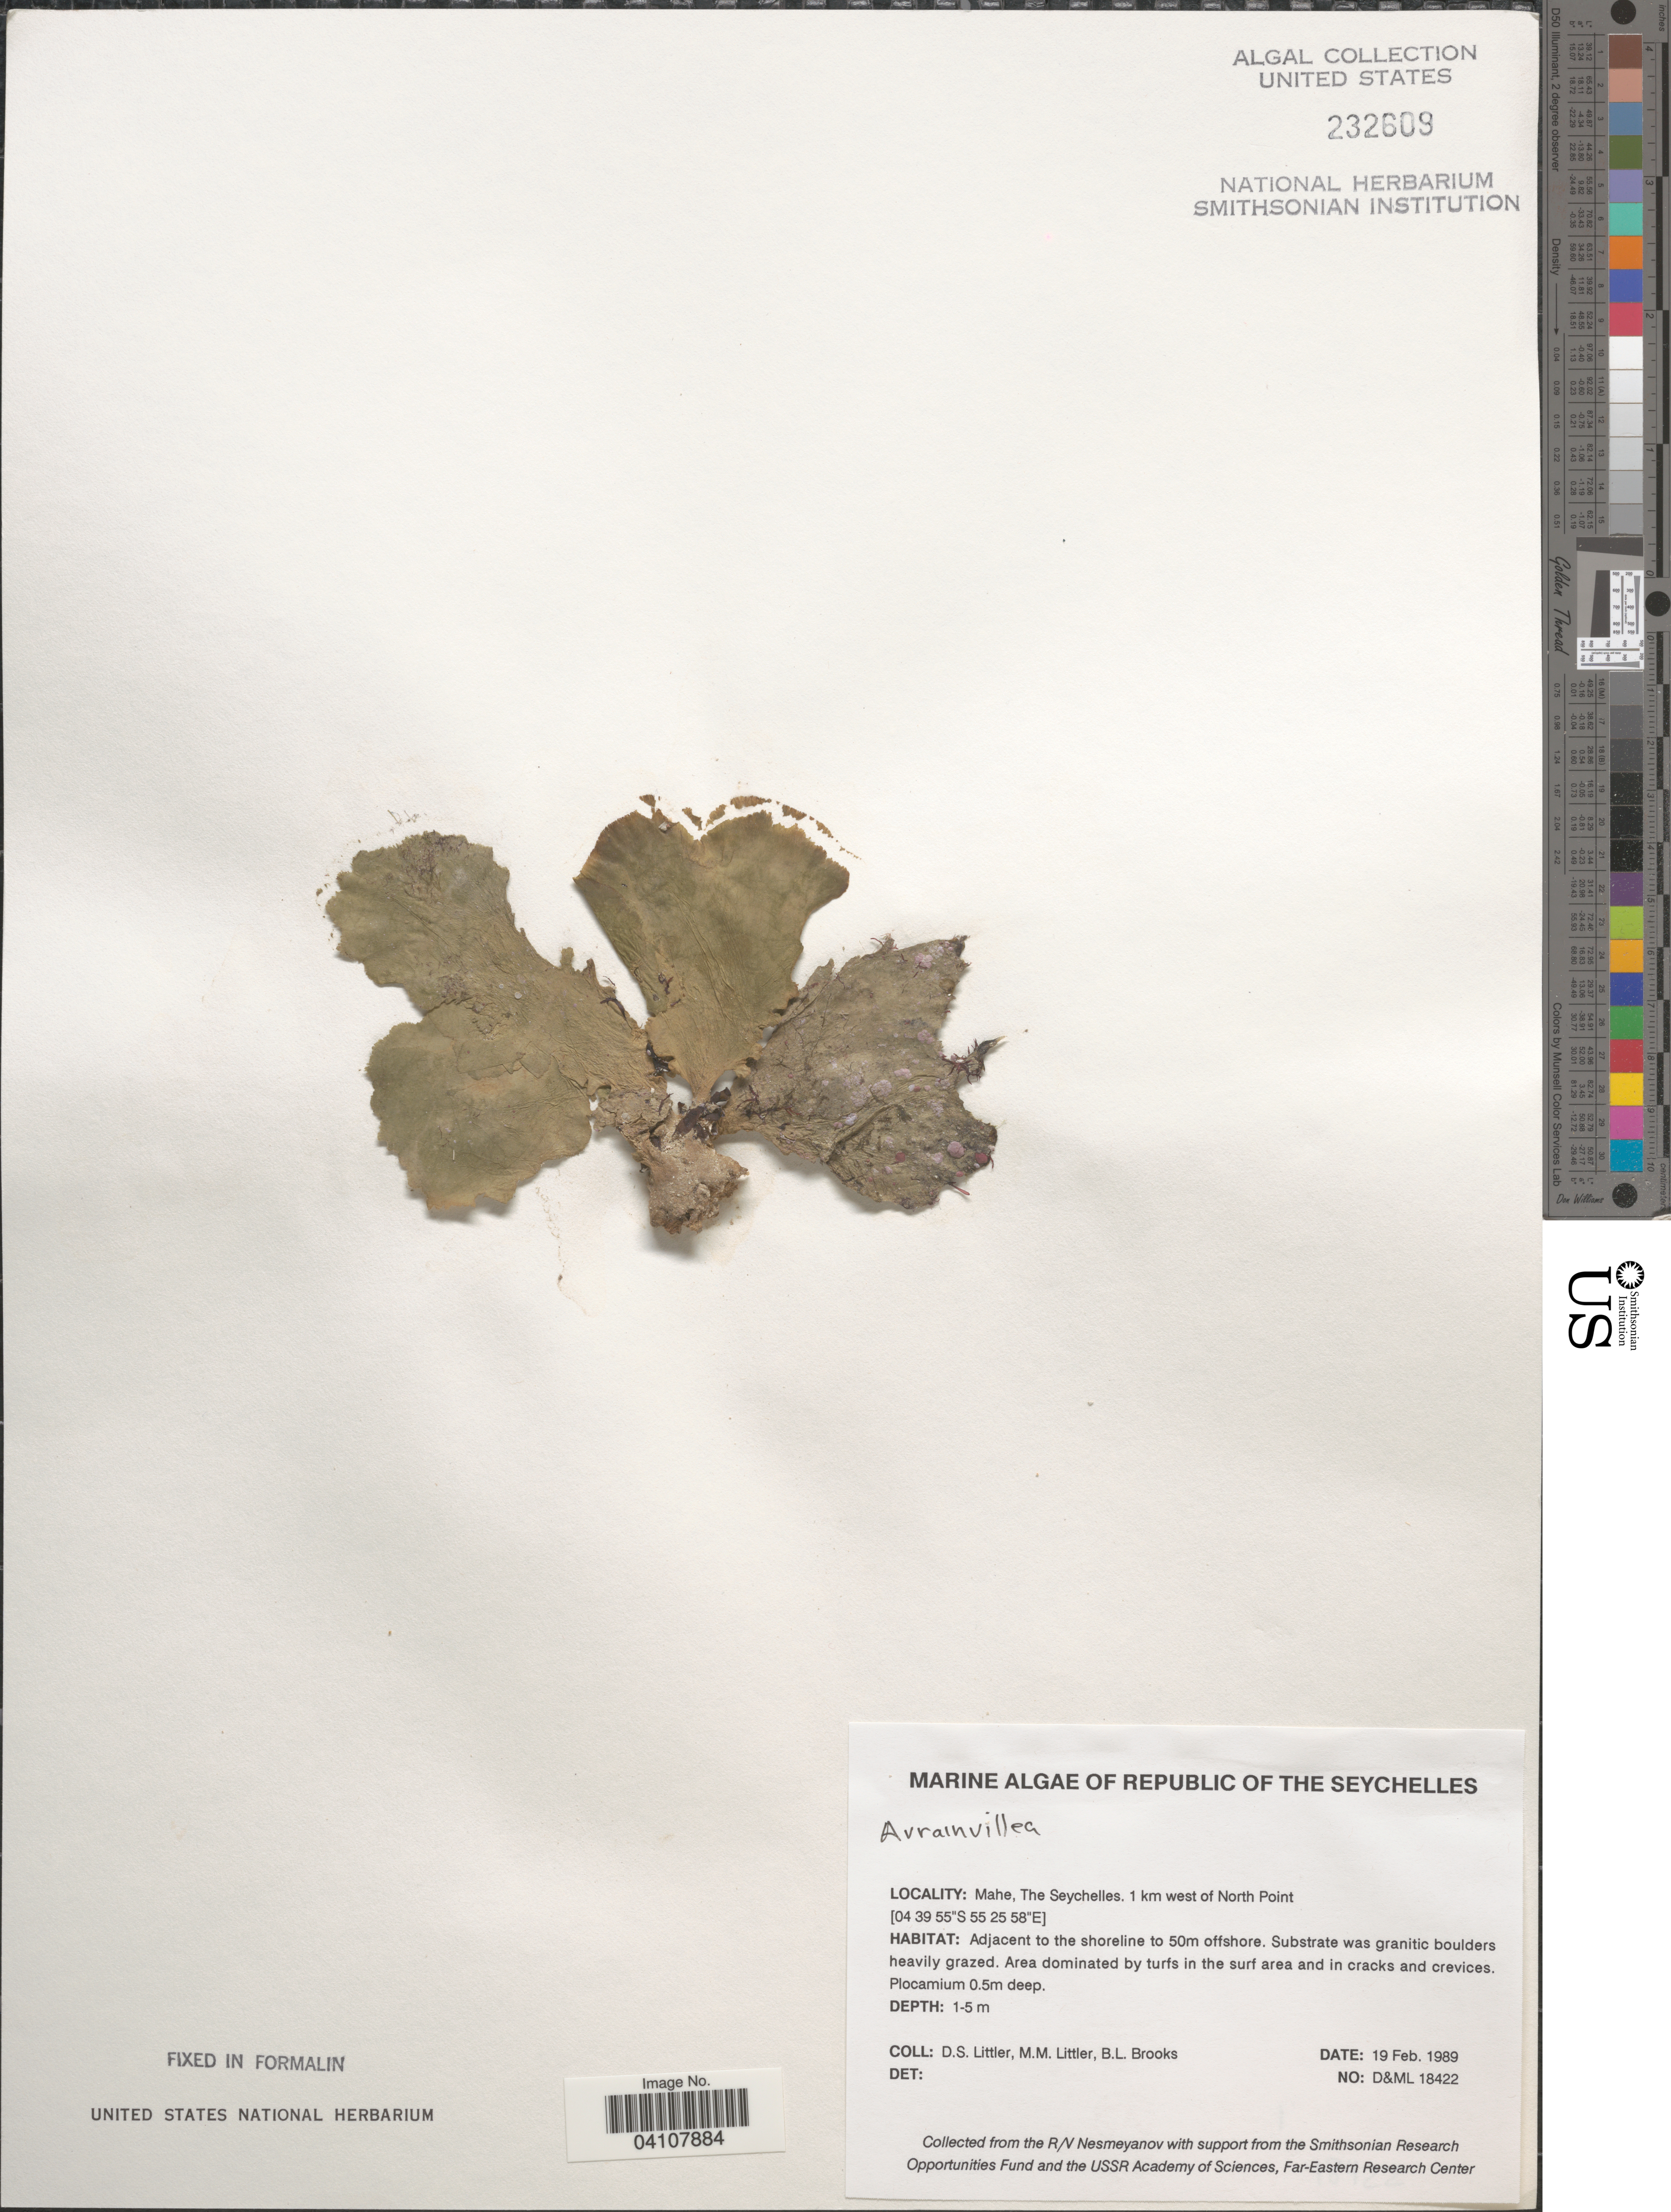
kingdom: Plantae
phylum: Chlorophyta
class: Ulvophyceae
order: Bryopsidales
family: Dichotomosiphonaceae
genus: Avrainvillea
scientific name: Avrainvillea sp.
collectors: D. S. Littler & B. Brooks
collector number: D&ML18422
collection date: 1989-02-19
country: Seychelles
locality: Republic of the Seychelles. Mahe. 1 km west of North Point. Adjacent to the shoreline to 50m offshore.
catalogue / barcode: US 232609